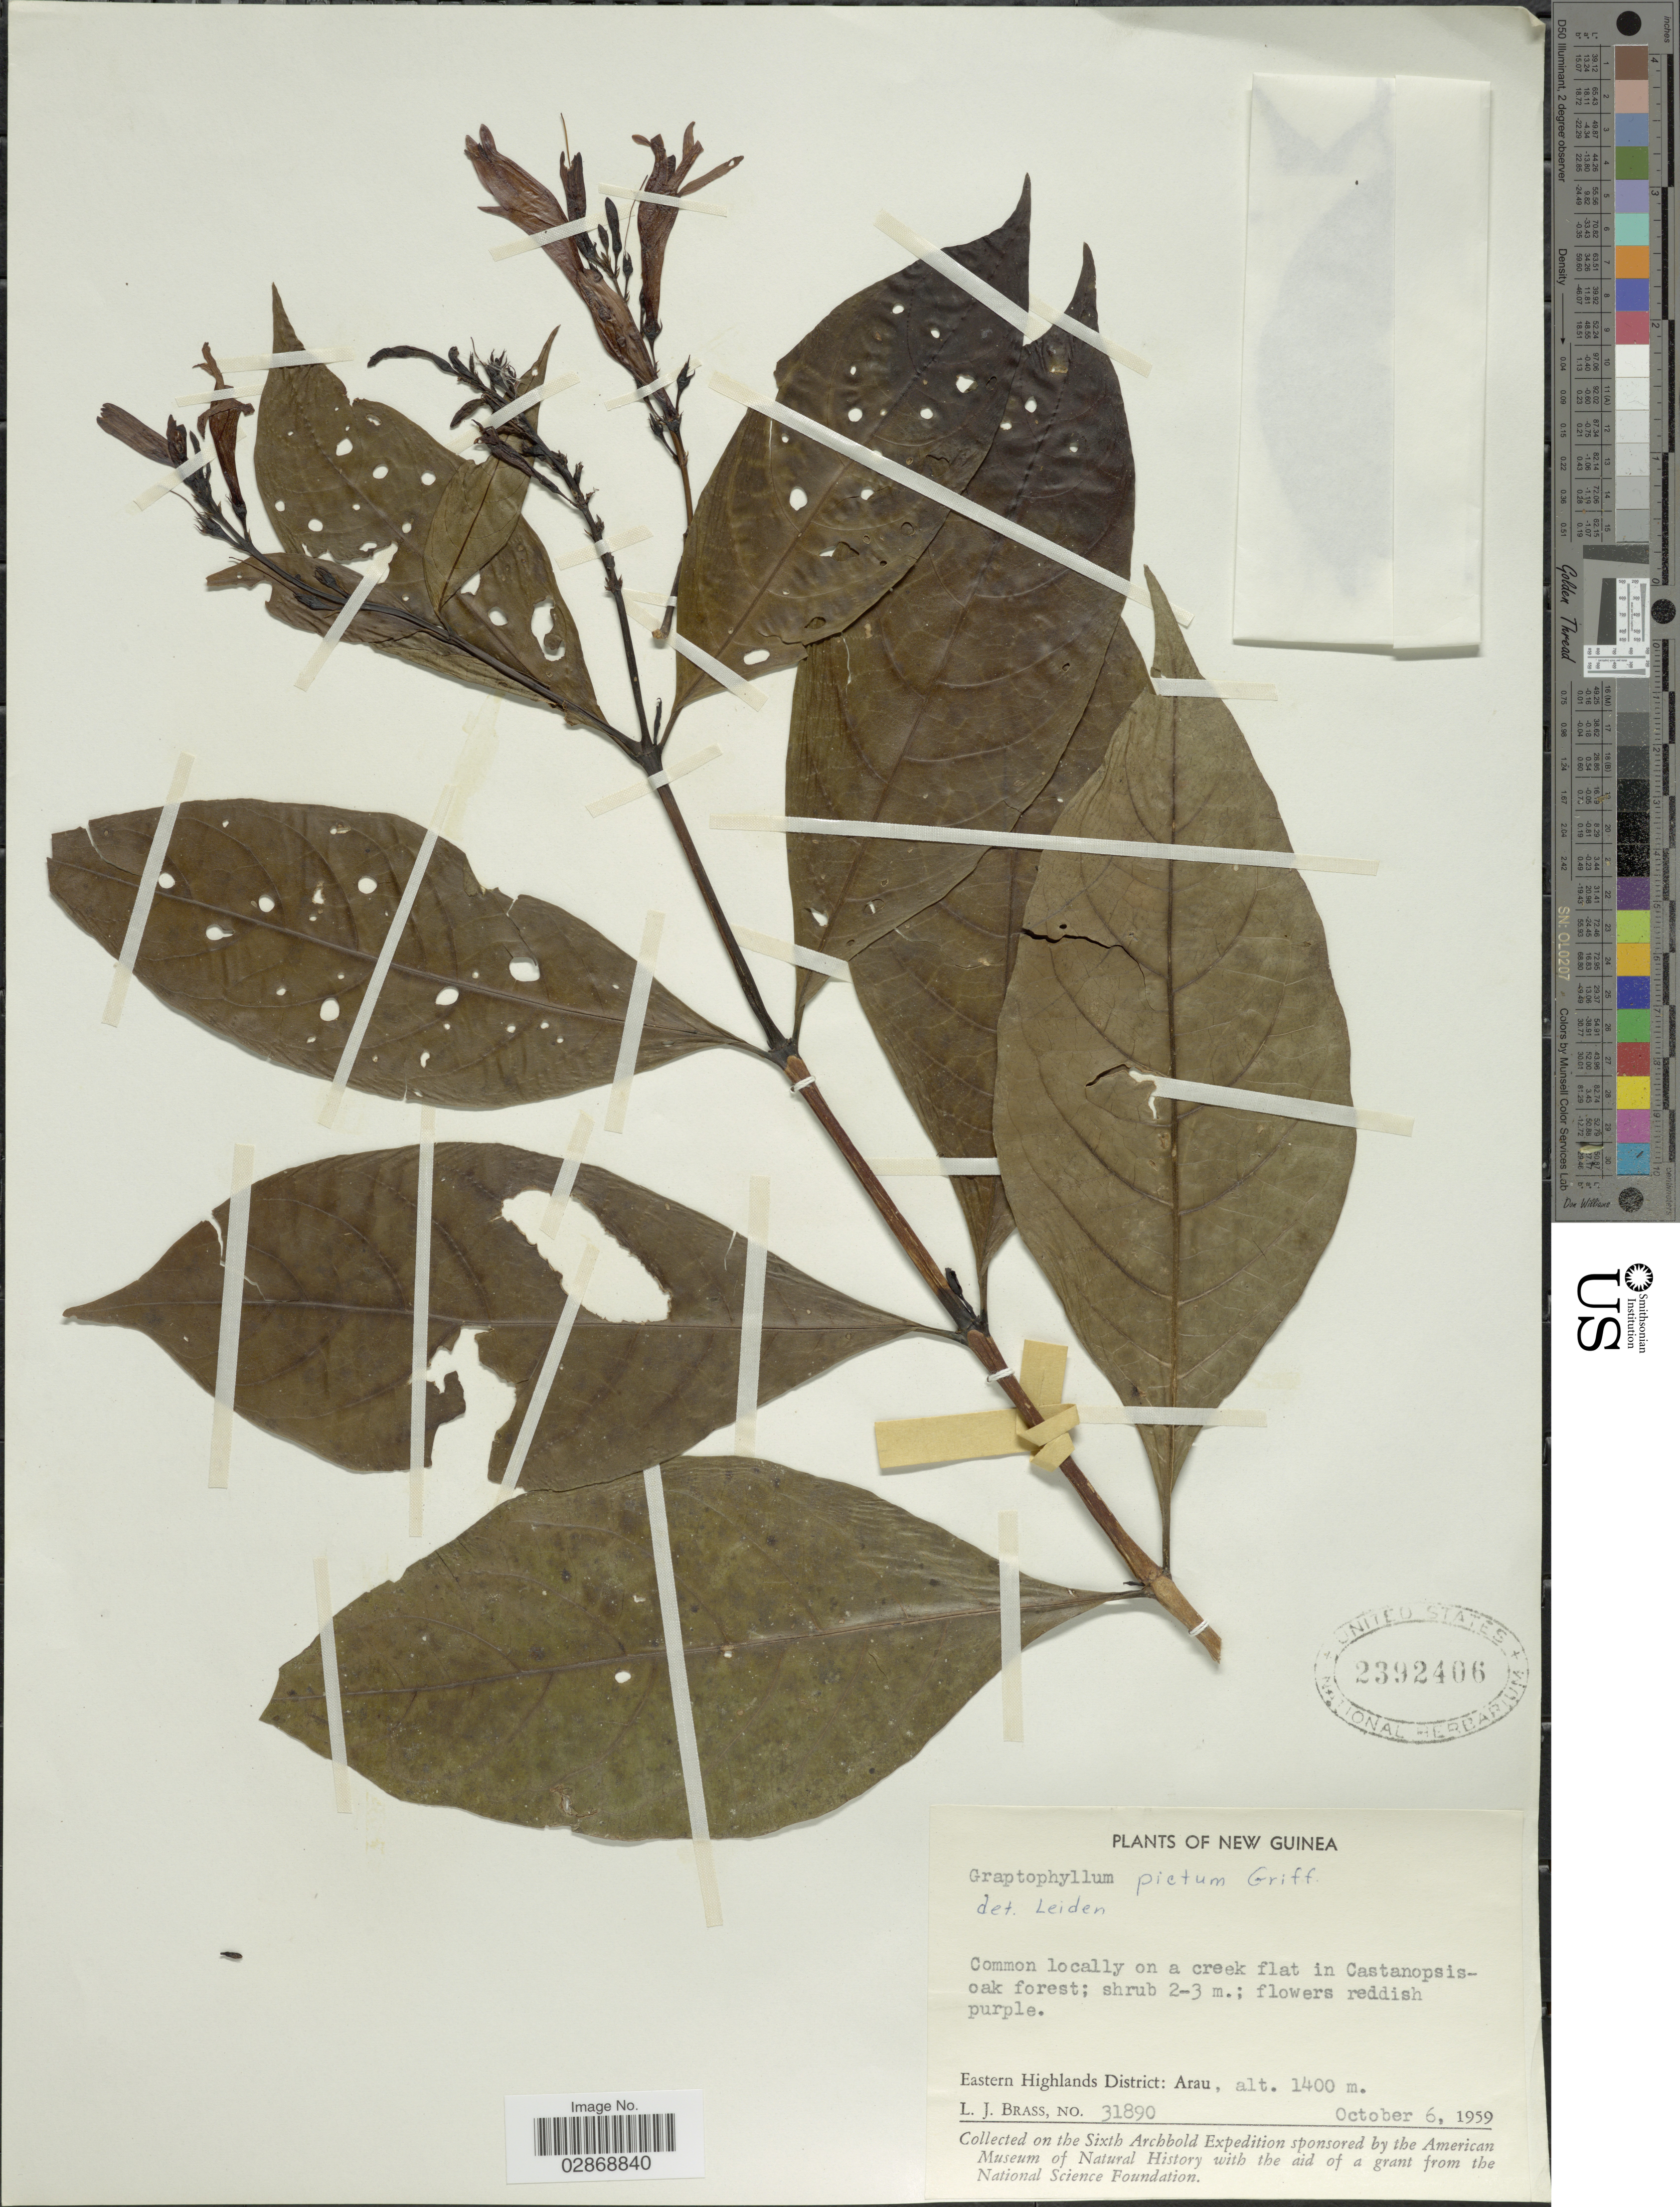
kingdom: Plantae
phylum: Tracheophyta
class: Magnoliopsida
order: Lamiales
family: Acanthaceae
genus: Graptophyllum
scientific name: Graptophyllum pictum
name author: (L.) Griff.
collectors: L. J. Brass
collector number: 31890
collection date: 1959-10-06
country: Papua New Guinea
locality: New Guinea. Eastern Highlands District: Arau.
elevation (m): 1400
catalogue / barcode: US 2392406